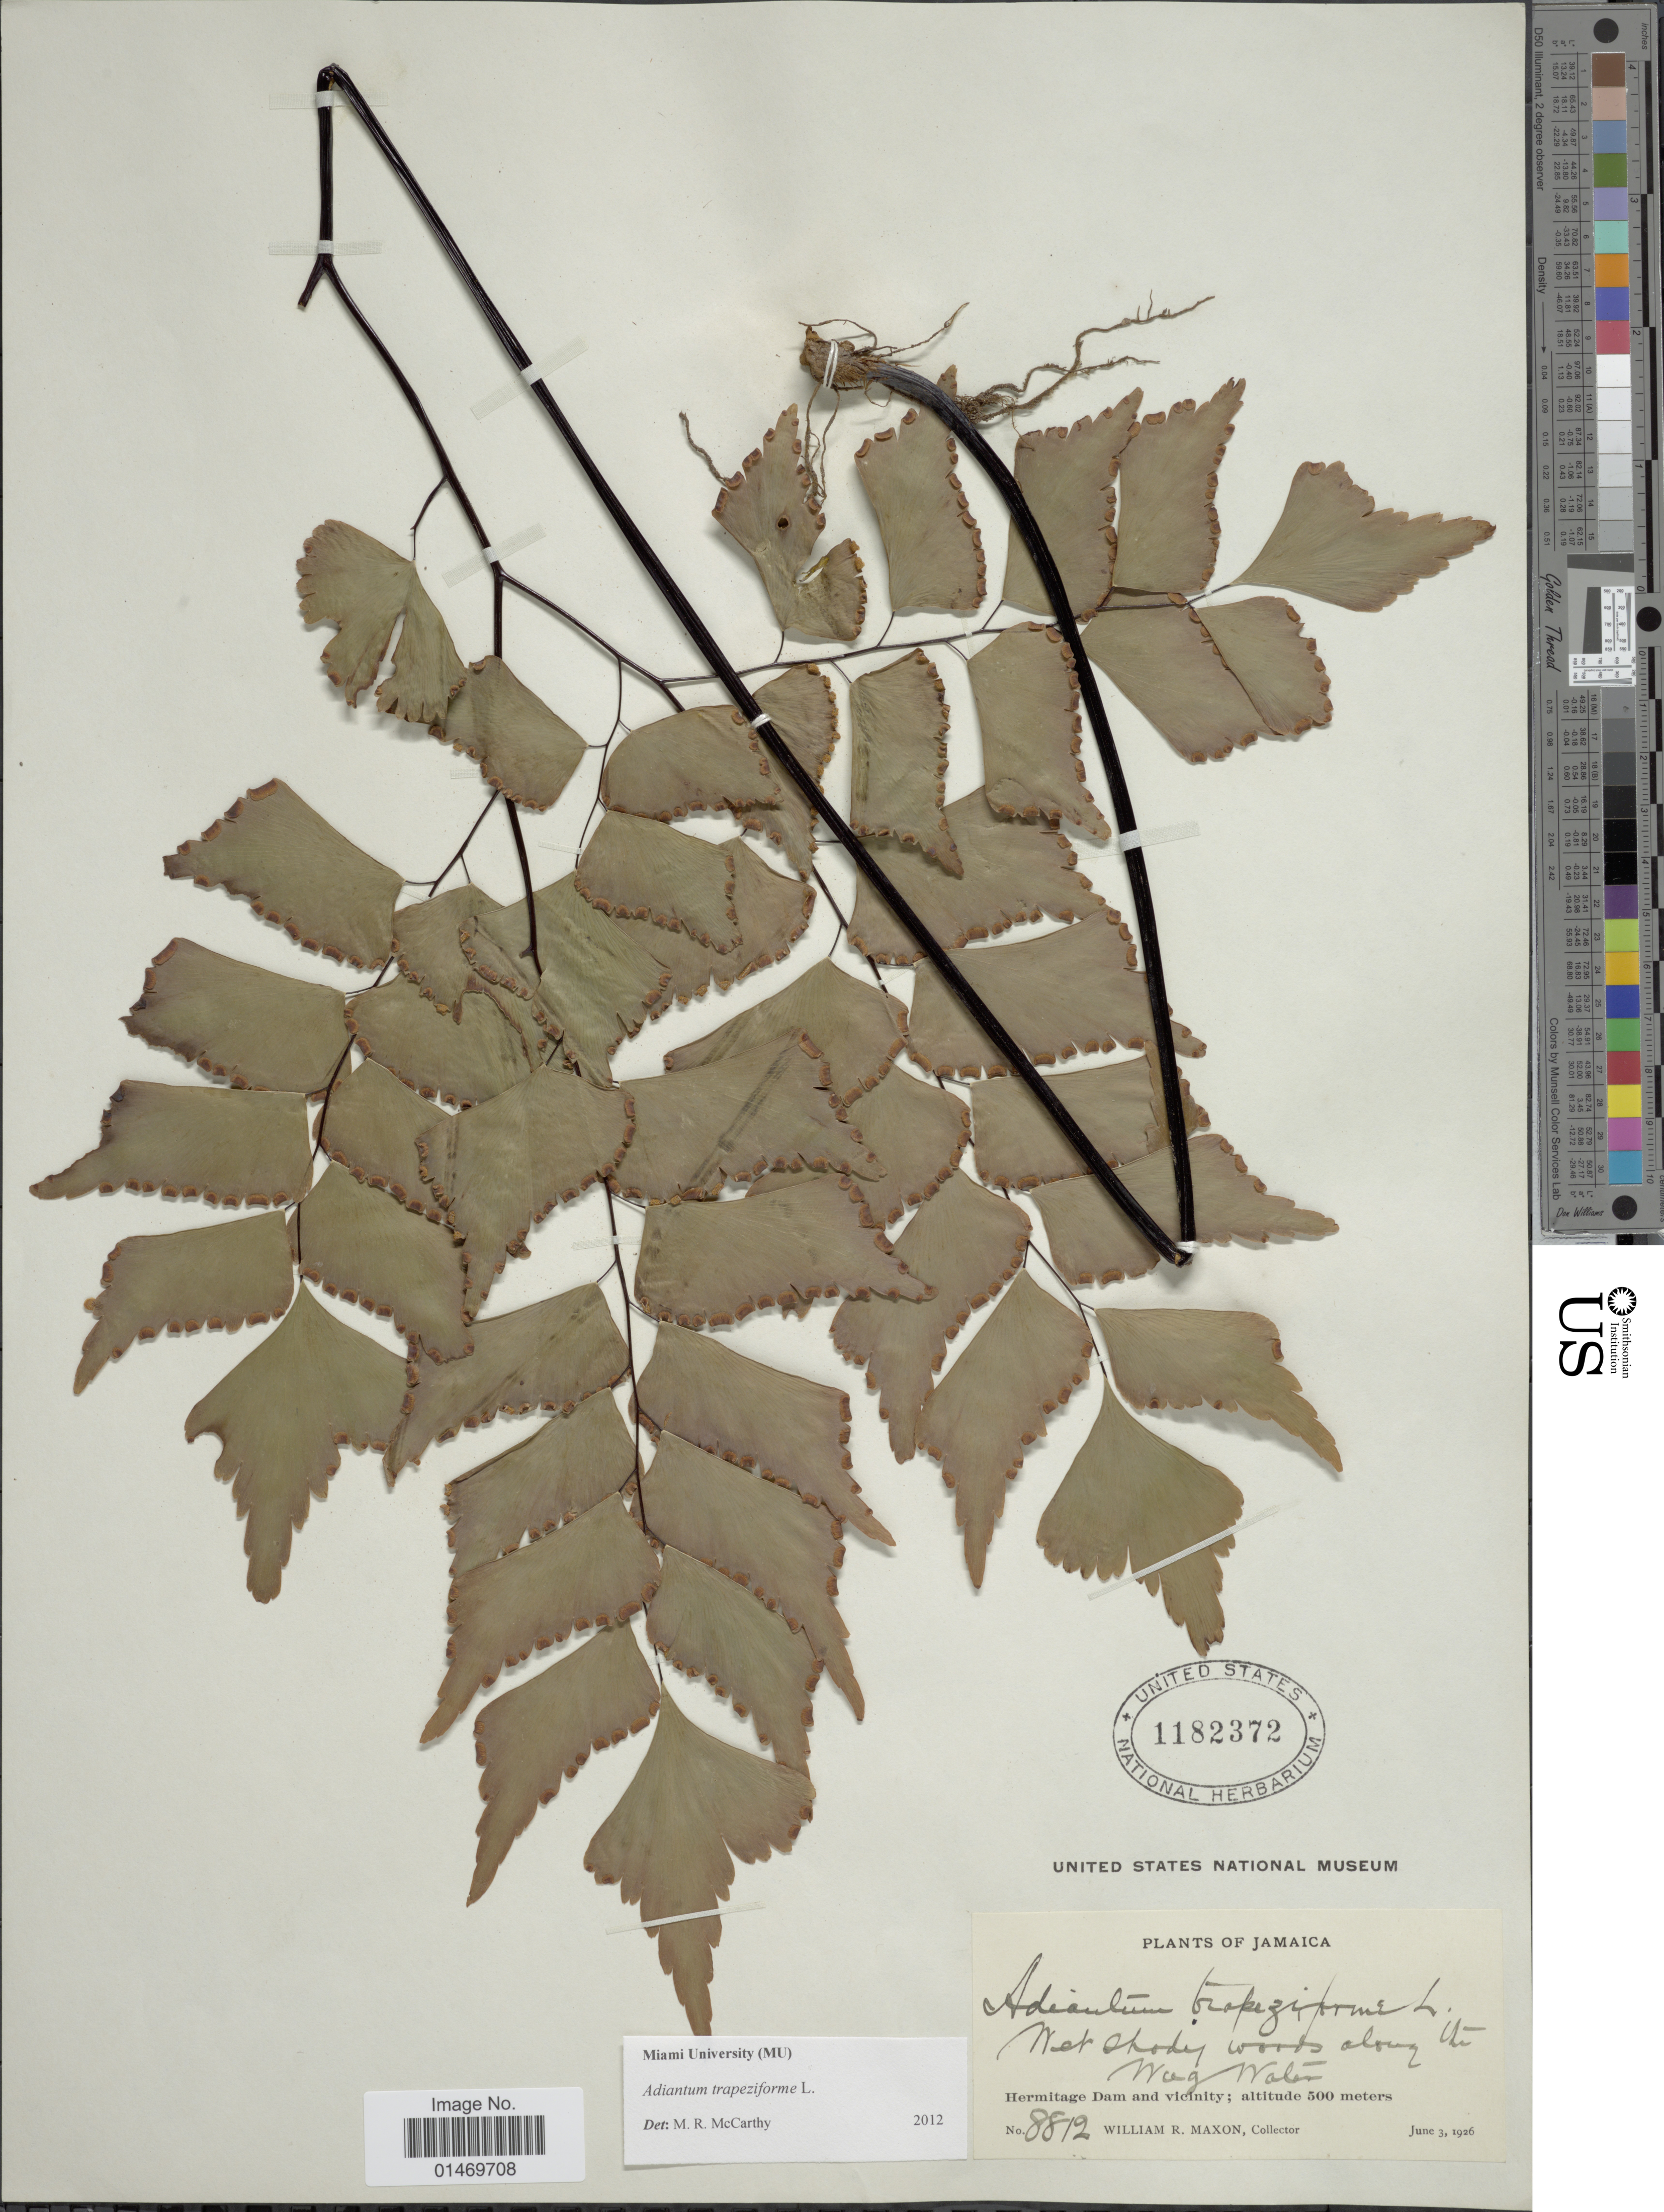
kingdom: Plantae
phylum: Tracheophyta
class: Polypodiopsida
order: Polypodiales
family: Pteridaceae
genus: Adiantum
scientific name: Adiantum trapeziforme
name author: L.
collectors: W. R. Maxon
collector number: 8812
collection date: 1926-06-03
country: Jamaica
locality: Jamaica, Hermitage Dam and vicinity.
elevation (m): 500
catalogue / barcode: US 1182372